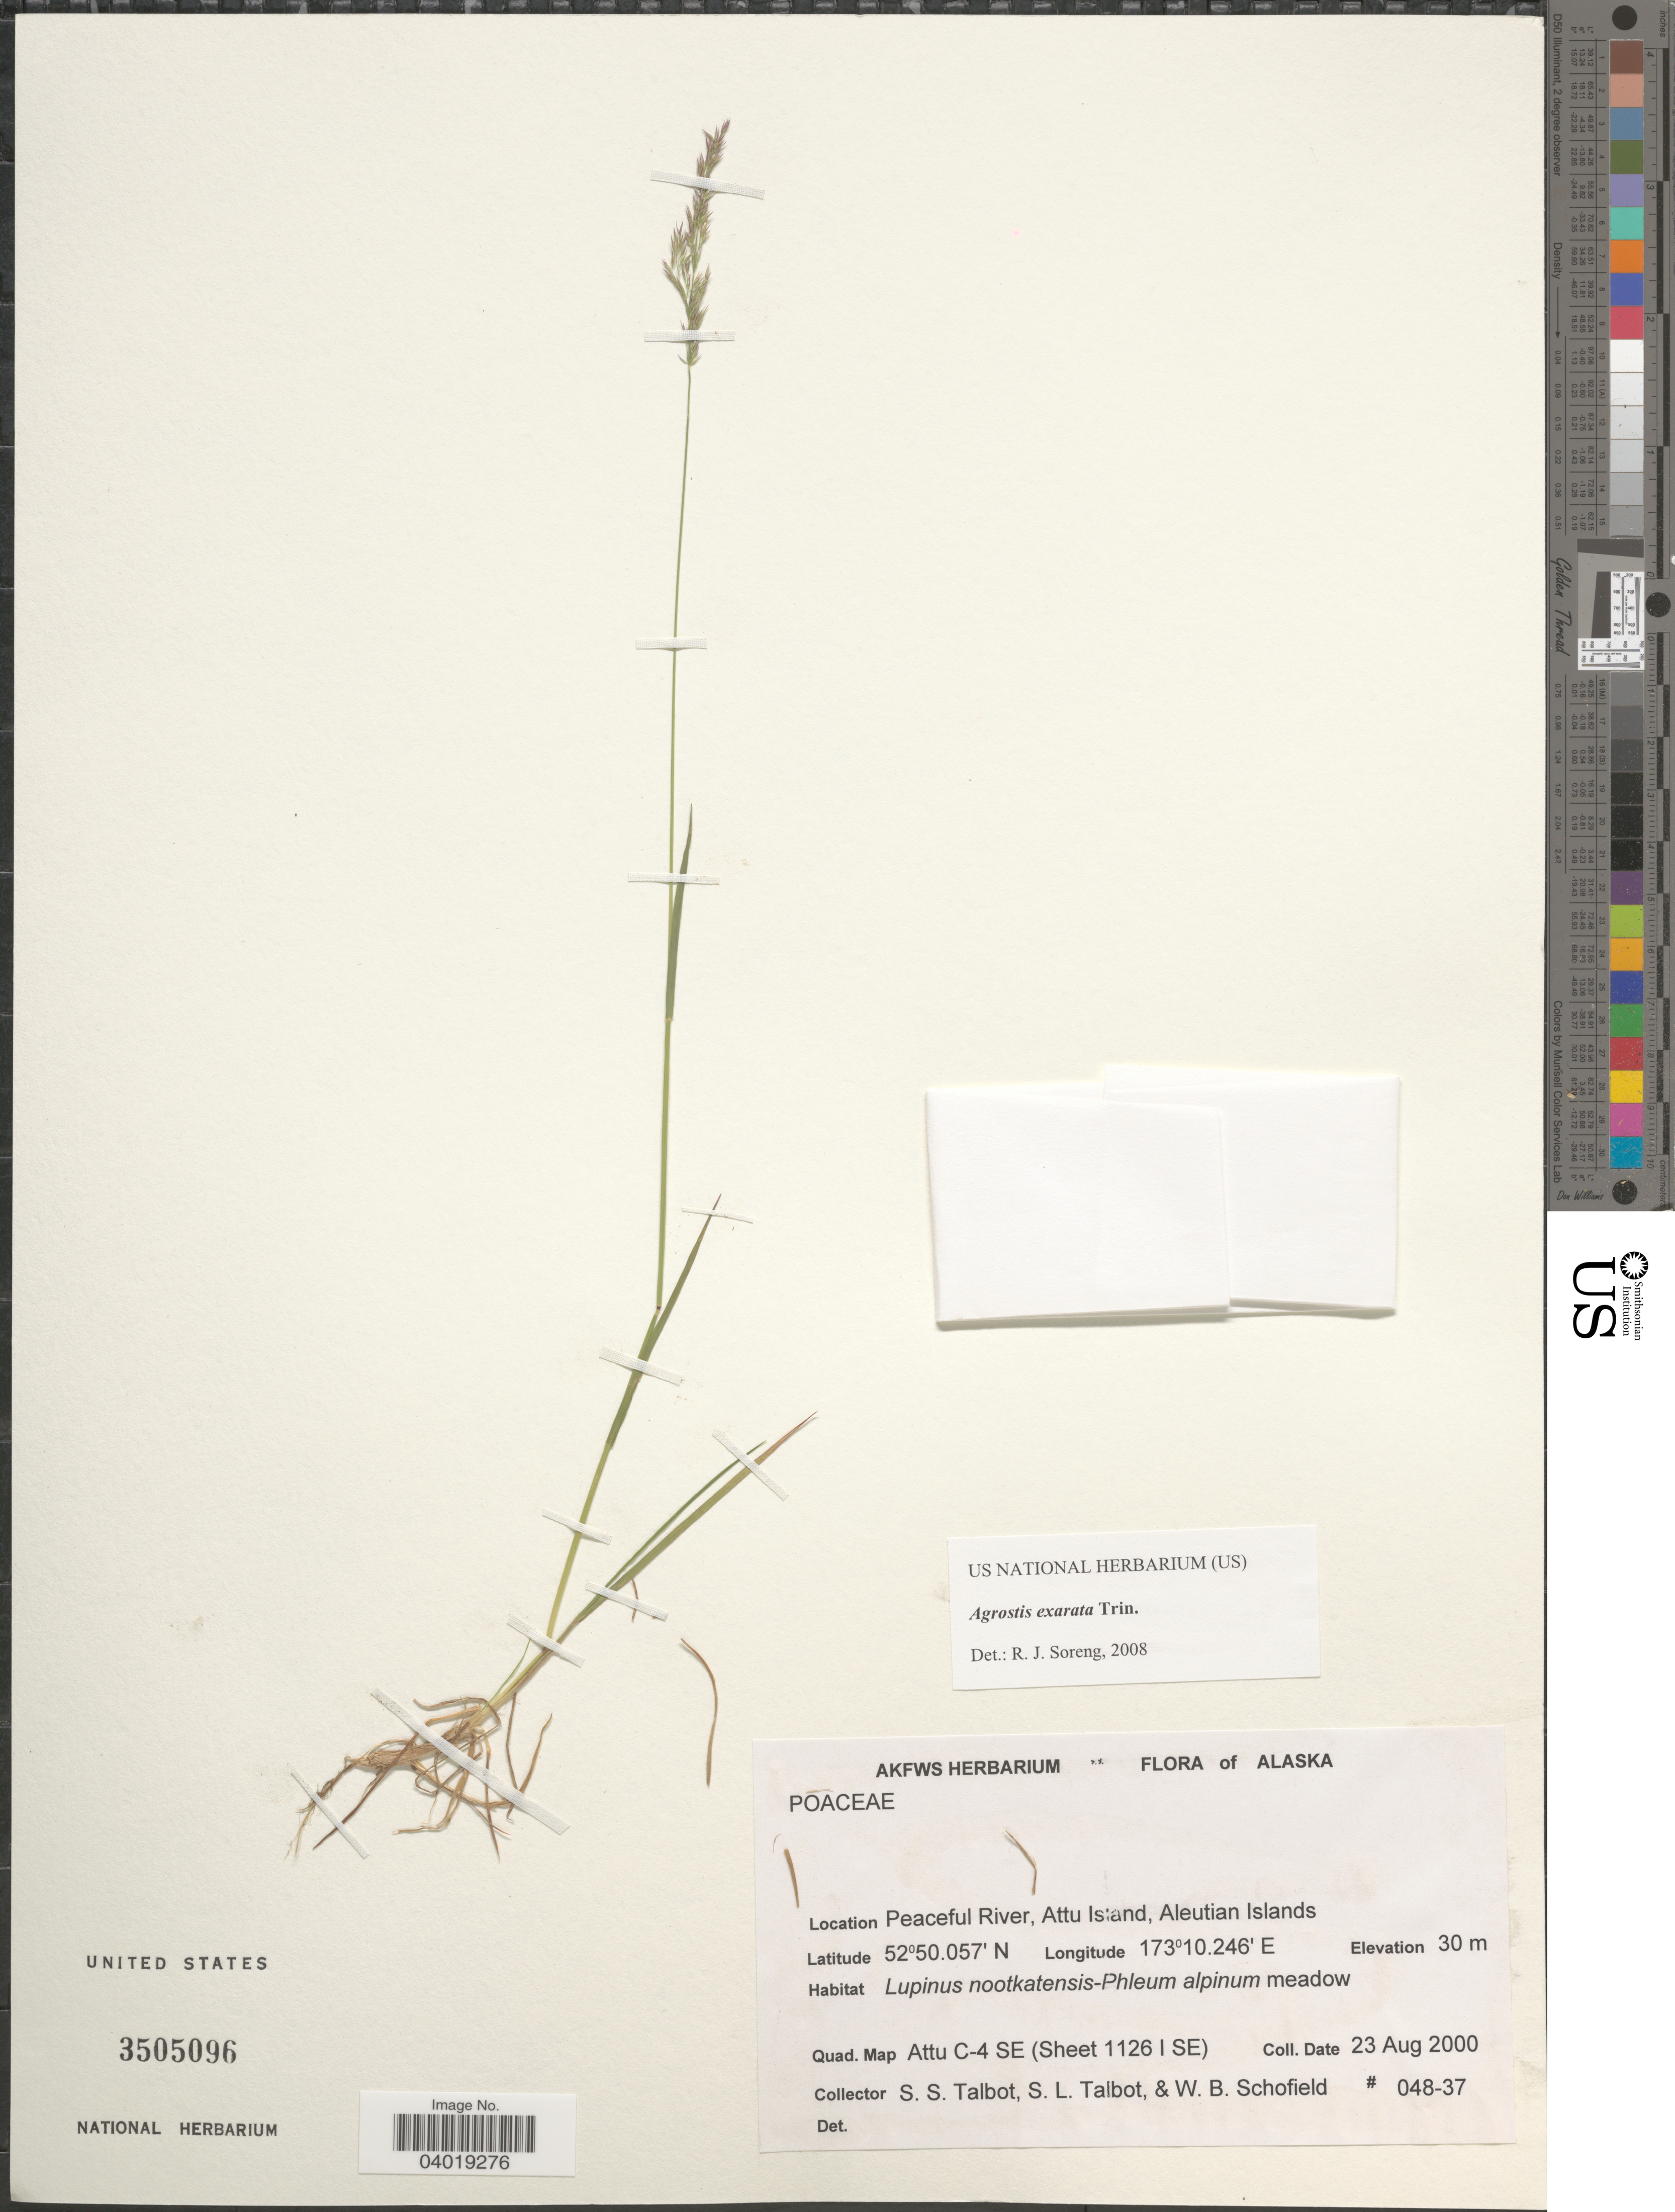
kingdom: Plantae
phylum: Tracheophyta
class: Liliopsida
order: Poales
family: Poaceae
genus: Agrostis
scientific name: Agrostis exarata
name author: Trin.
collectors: S. S. Talbot, S. Talbot & W. Schofield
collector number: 048-37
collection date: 2000-08-23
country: United States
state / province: Alaska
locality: Peaceful River, Attu Island, Aleutian Islands. Quad. Map Attu C-4 SE (Sheet 1126 I SE).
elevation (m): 30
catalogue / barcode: US 3505096